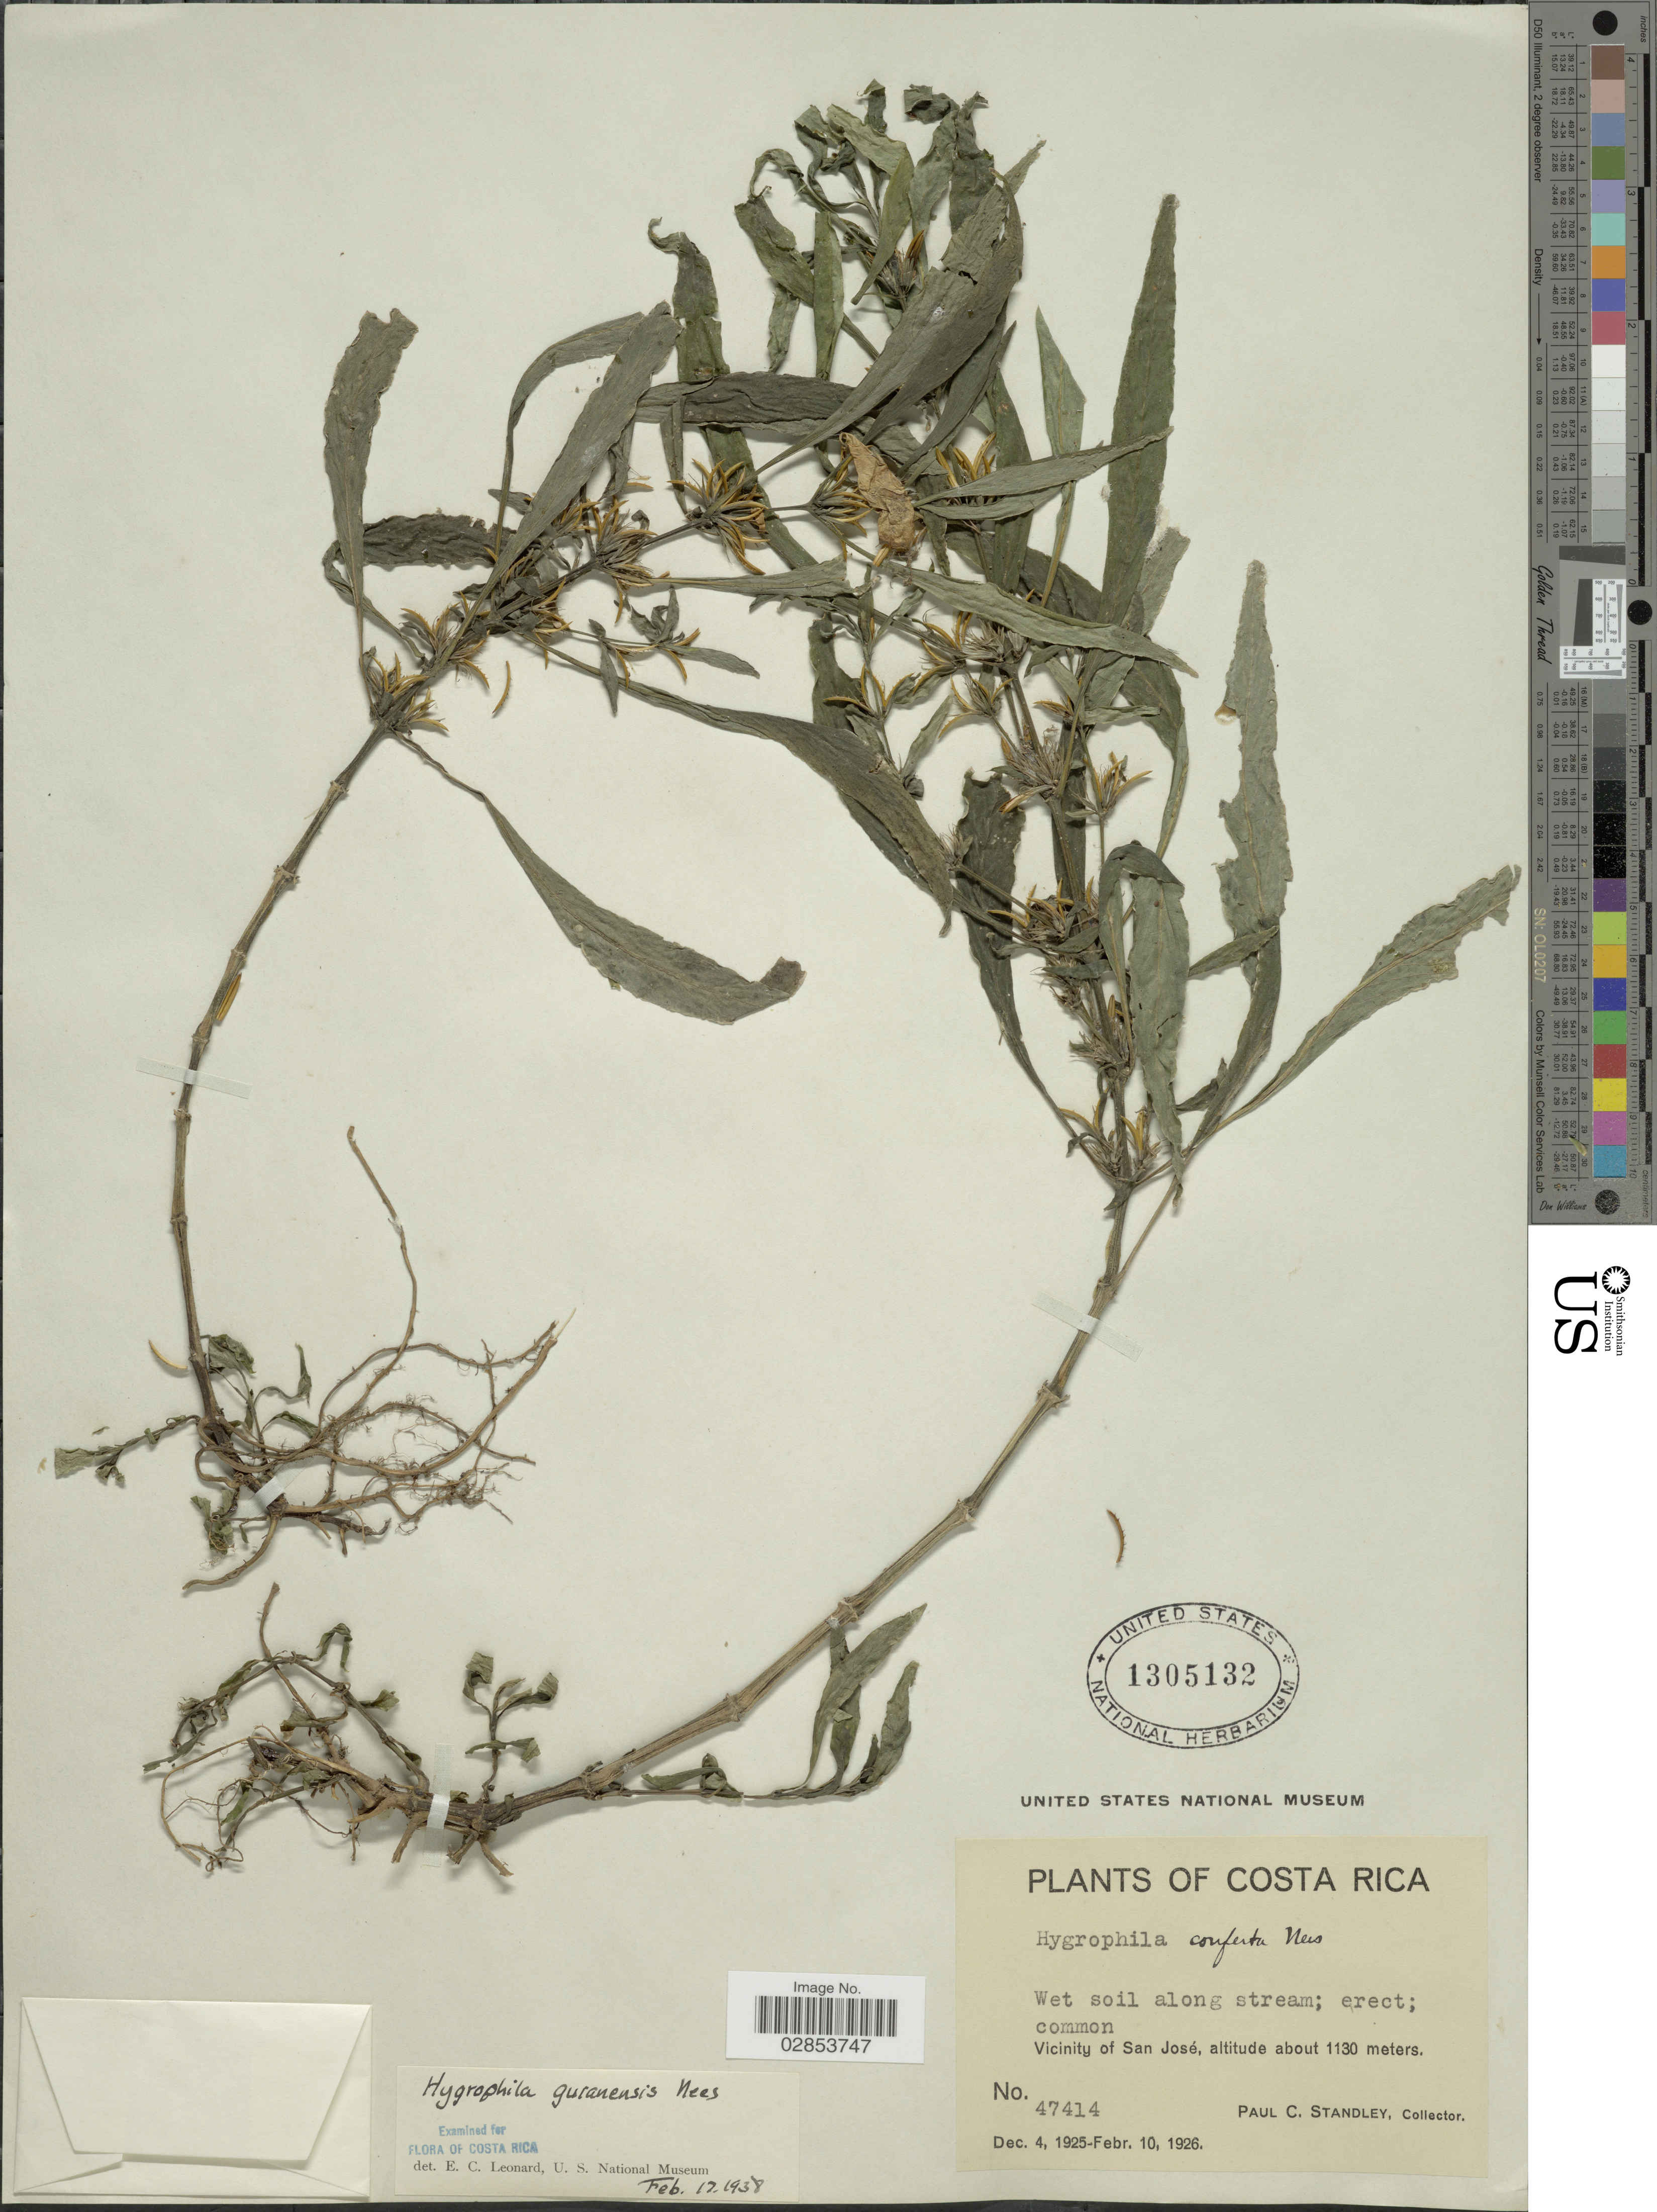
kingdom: Plantae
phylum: Tracheophyta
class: Magnoliopsida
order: Lamiales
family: Acanthaceae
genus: Hygrophila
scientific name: Hygrophila costata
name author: Nees & T. Nees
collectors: P. C. Standley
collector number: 47414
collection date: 1925-12-04/1926-02-10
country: Costa Rica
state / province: San José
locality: Vicinity of San José.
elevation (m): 1130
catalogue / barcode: US 1305132